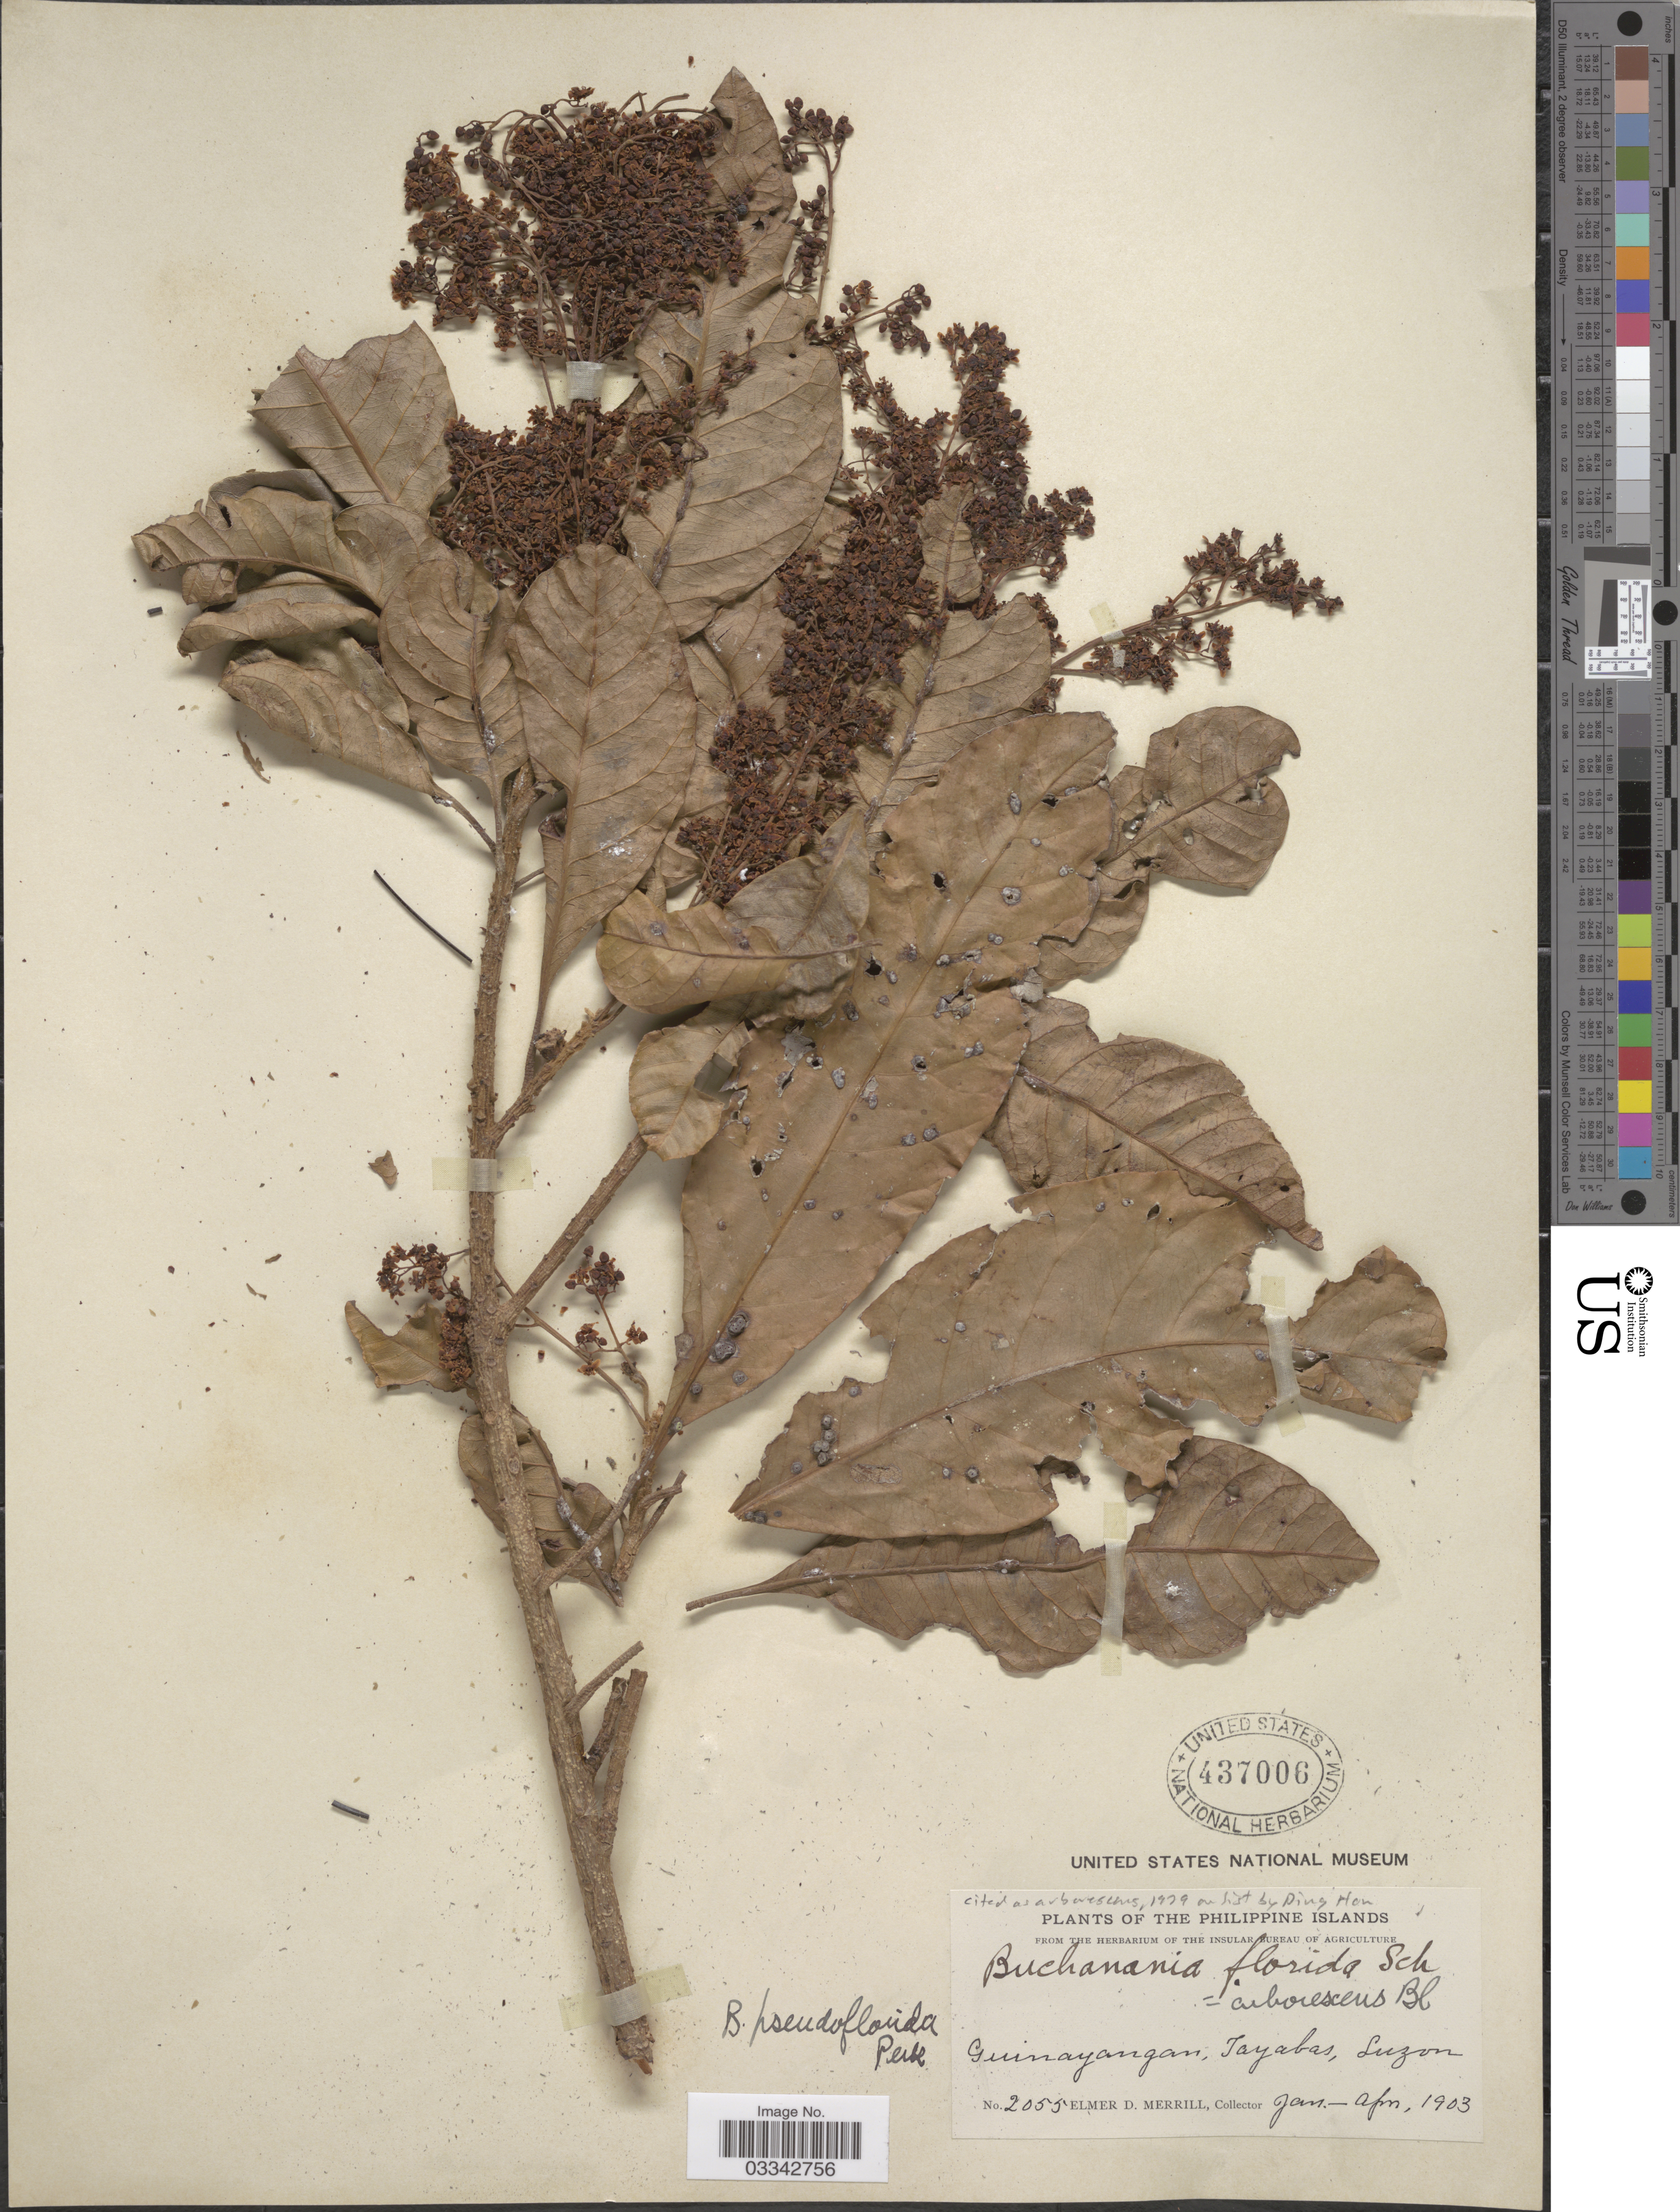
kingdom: Plantae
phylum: Tracheophyta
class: Magnoliopsida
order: Sapindales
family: Anacardiaceae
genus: Buchanania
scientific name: Buchanania arborescens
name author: (Blume) Blume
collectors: E. D. Merrill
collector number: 2055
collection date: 1903-01/1903-04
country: Philippines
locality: The Philippine Islands. Guinayangan, Tayabas, Luzon.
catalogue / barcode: US 437006